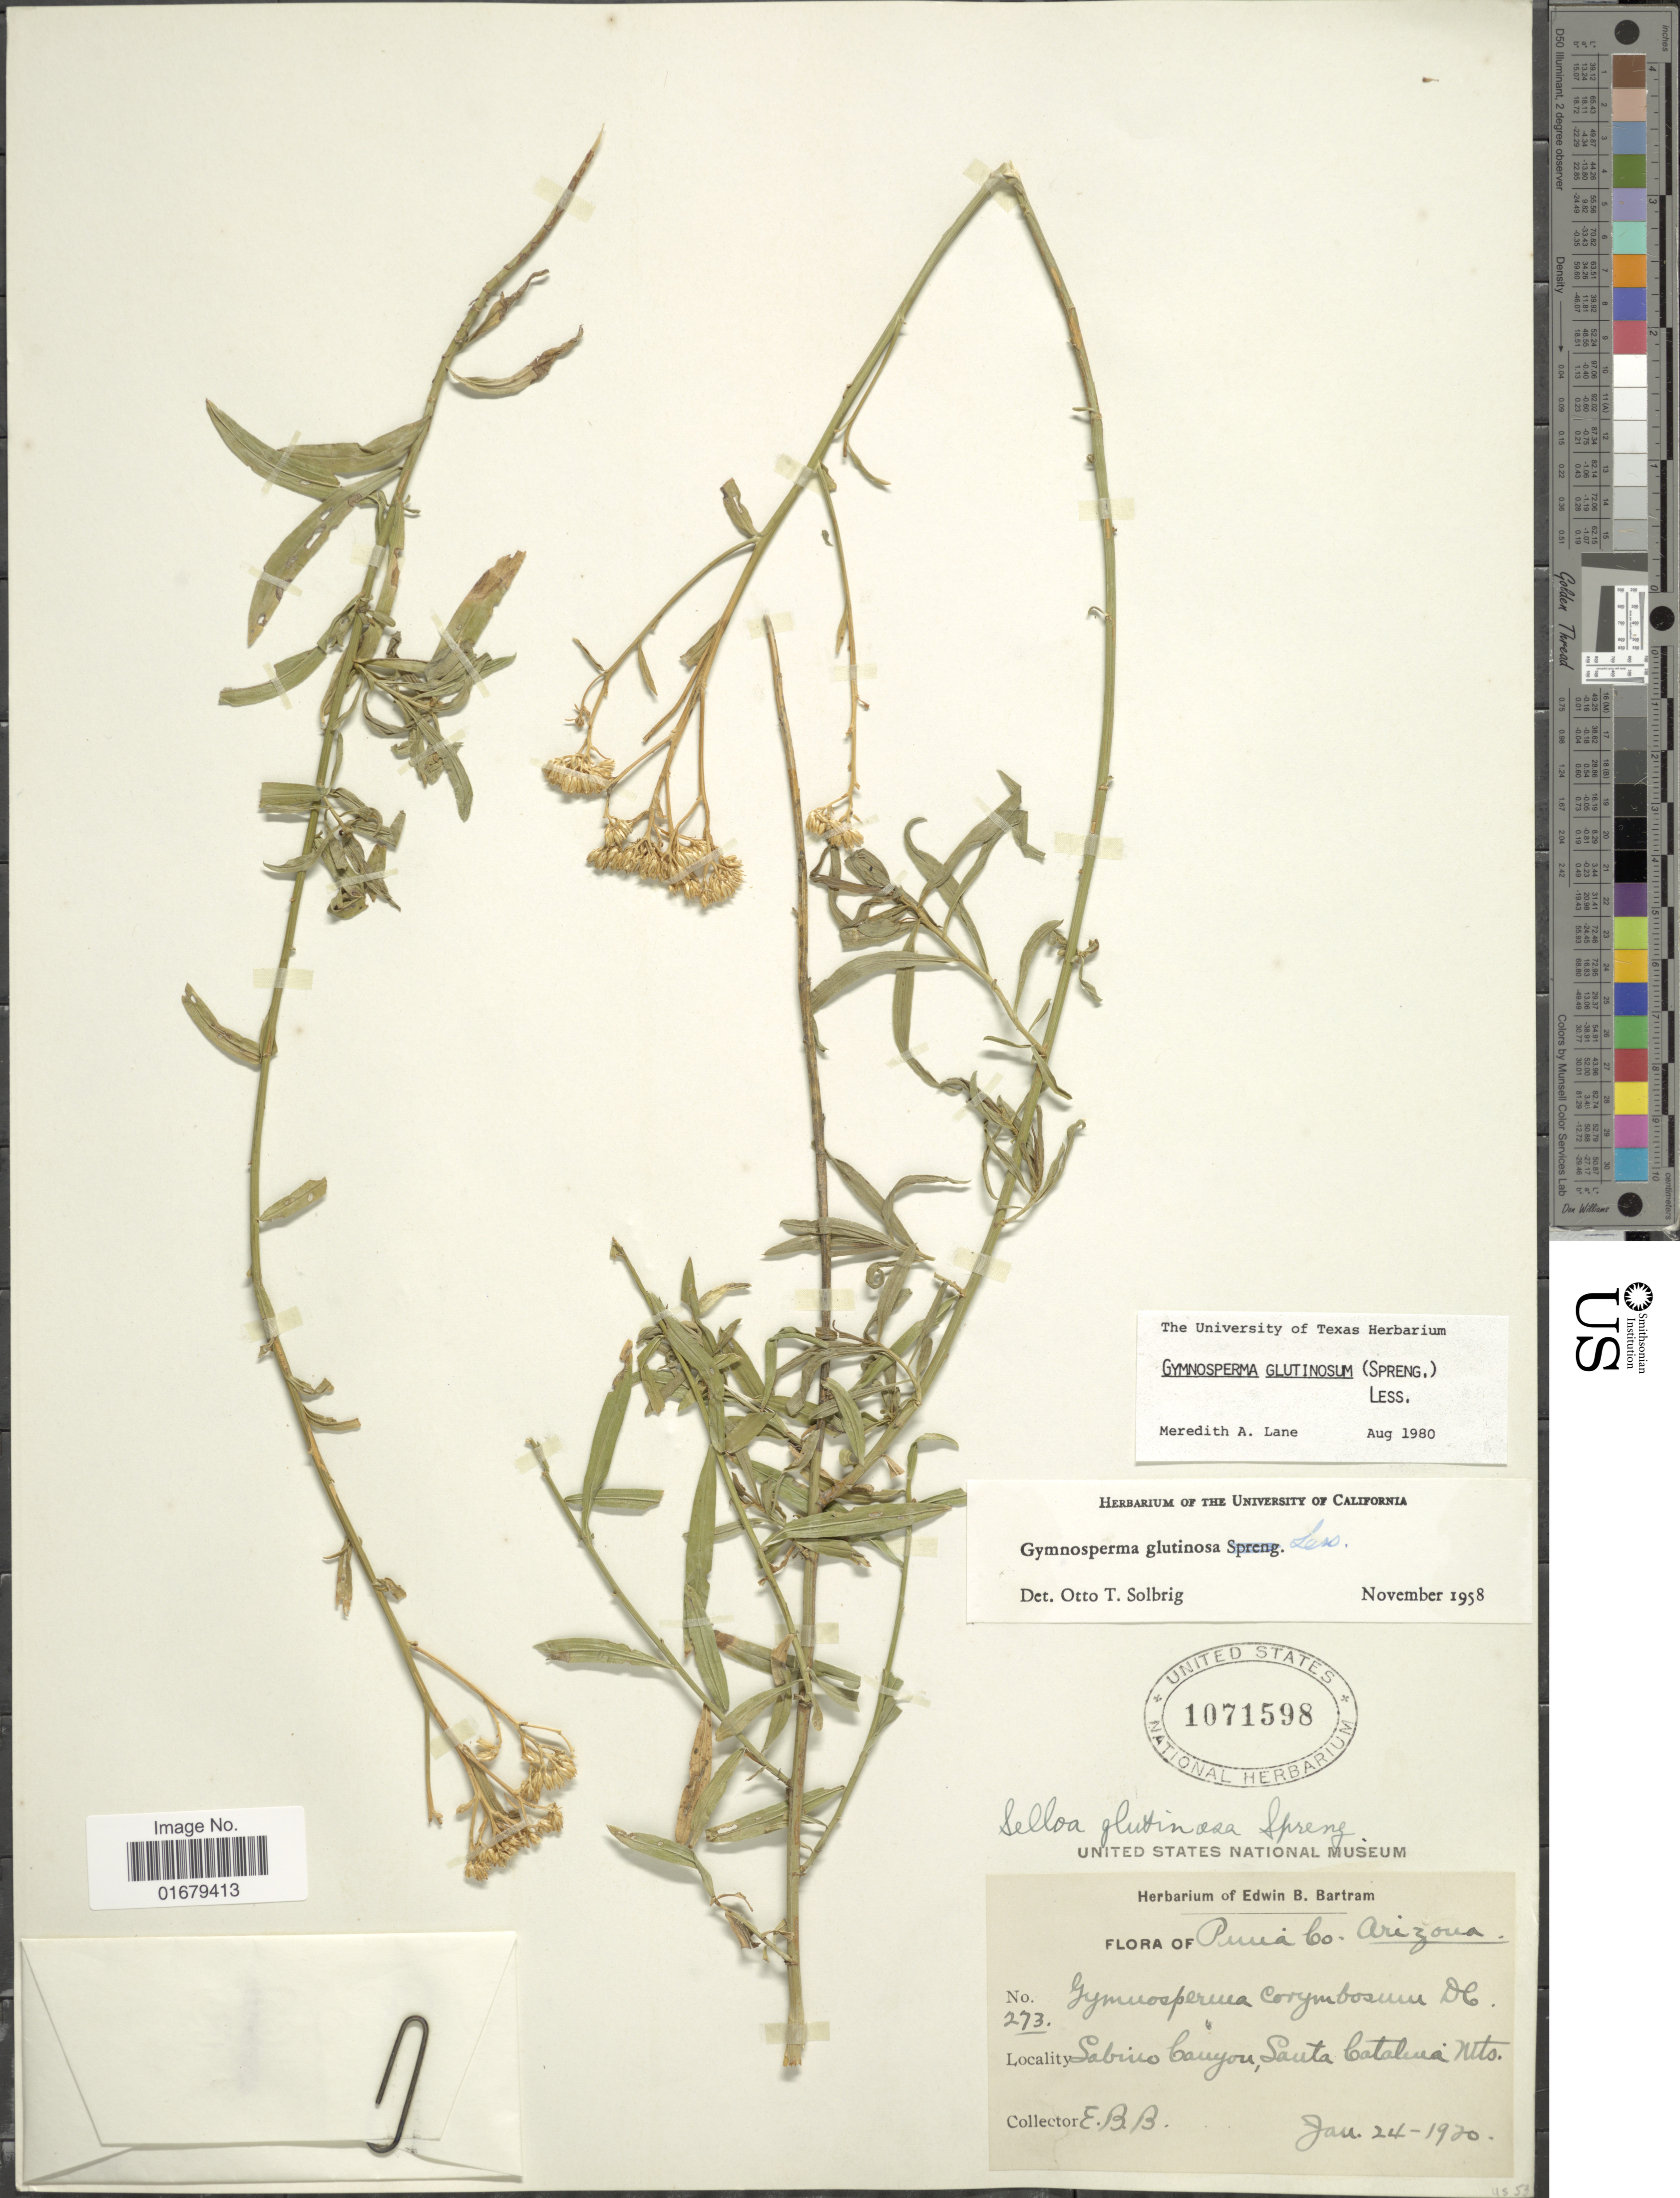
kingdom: Plantae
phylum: Tracheophyta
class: Magnoliopsida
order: Asterales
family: Asteraceae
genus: Gymnosperma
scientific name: Gymnosperma glutinosum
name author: (Spreng.) Less.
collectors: E. B. Bartram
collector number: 273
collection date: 1920-01-24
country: United States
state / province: Arizona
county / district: Pima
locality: Sabino Canyon, Santa Catalina Mts.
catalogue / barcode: US 1071598